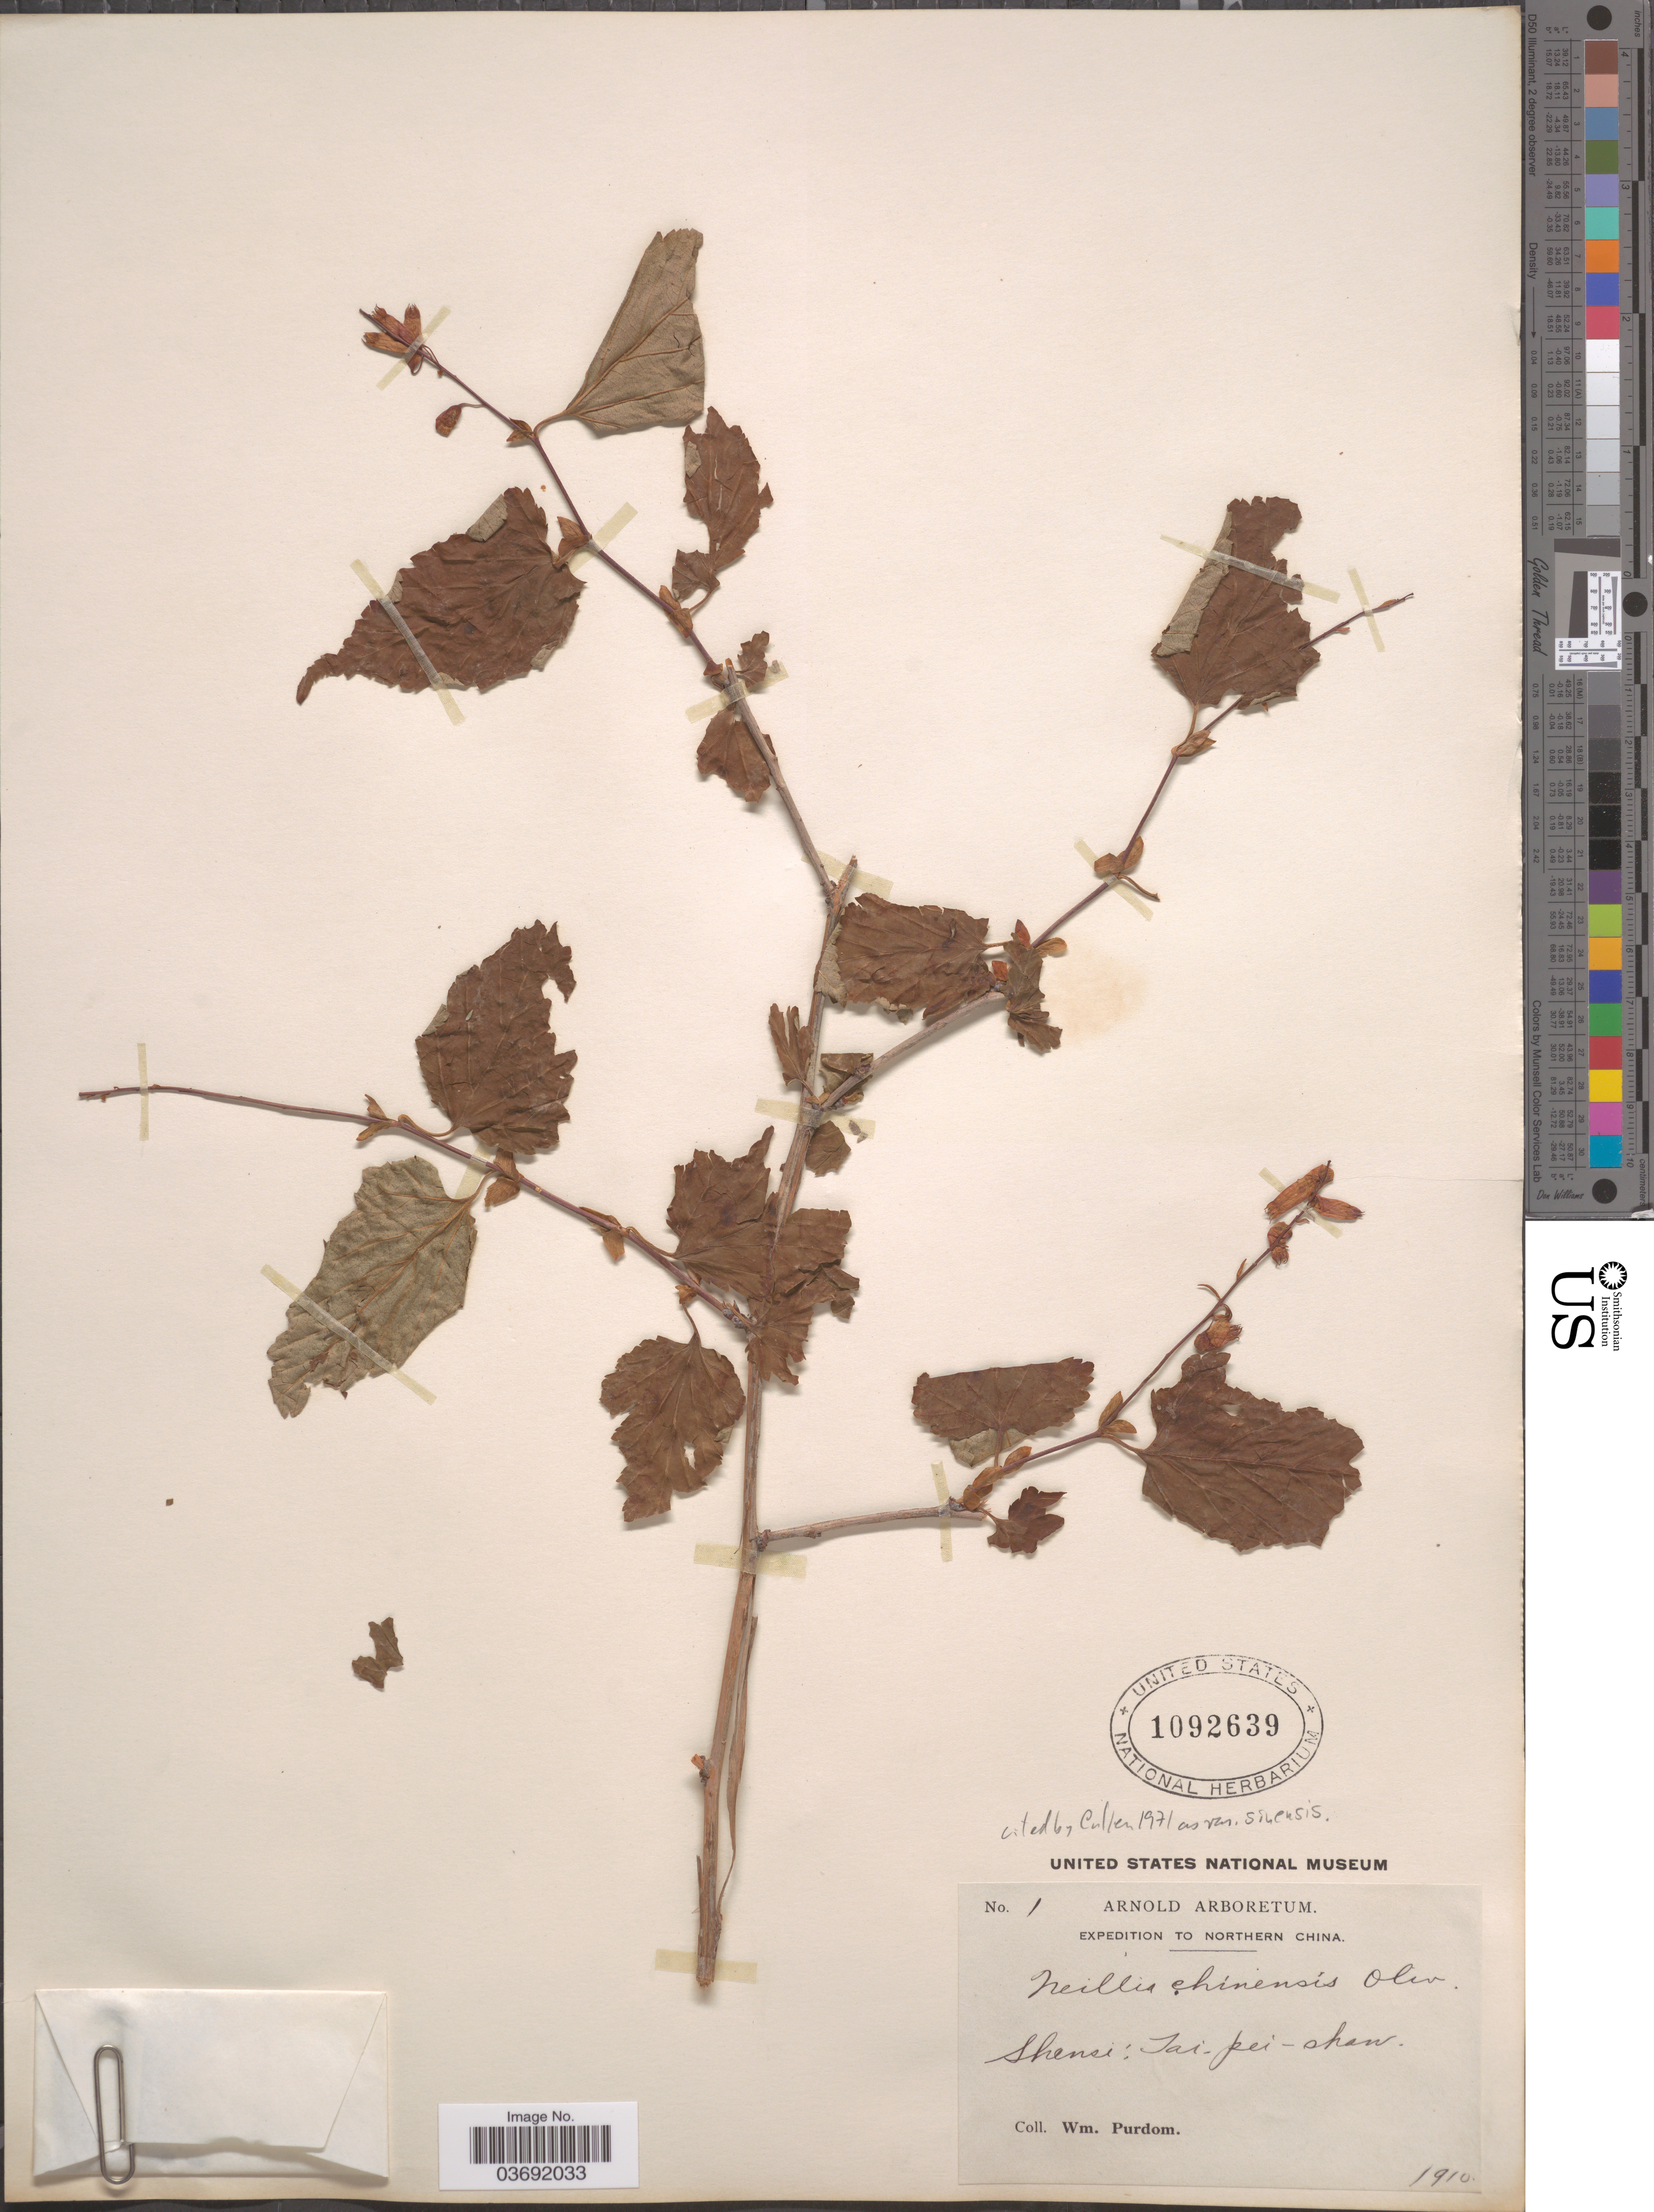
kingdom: Plantae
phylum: Tracheophyta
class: Magnoliopsida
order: Rosales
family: Rosaceae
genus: Neillia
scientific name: Neillia sinensis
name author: Oliv.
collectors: W. Purdom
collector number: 1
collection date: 1910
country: China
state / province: Shaanxi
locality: Northern China. Shensi: Tai-pei-shan.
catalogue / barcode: US 1092639